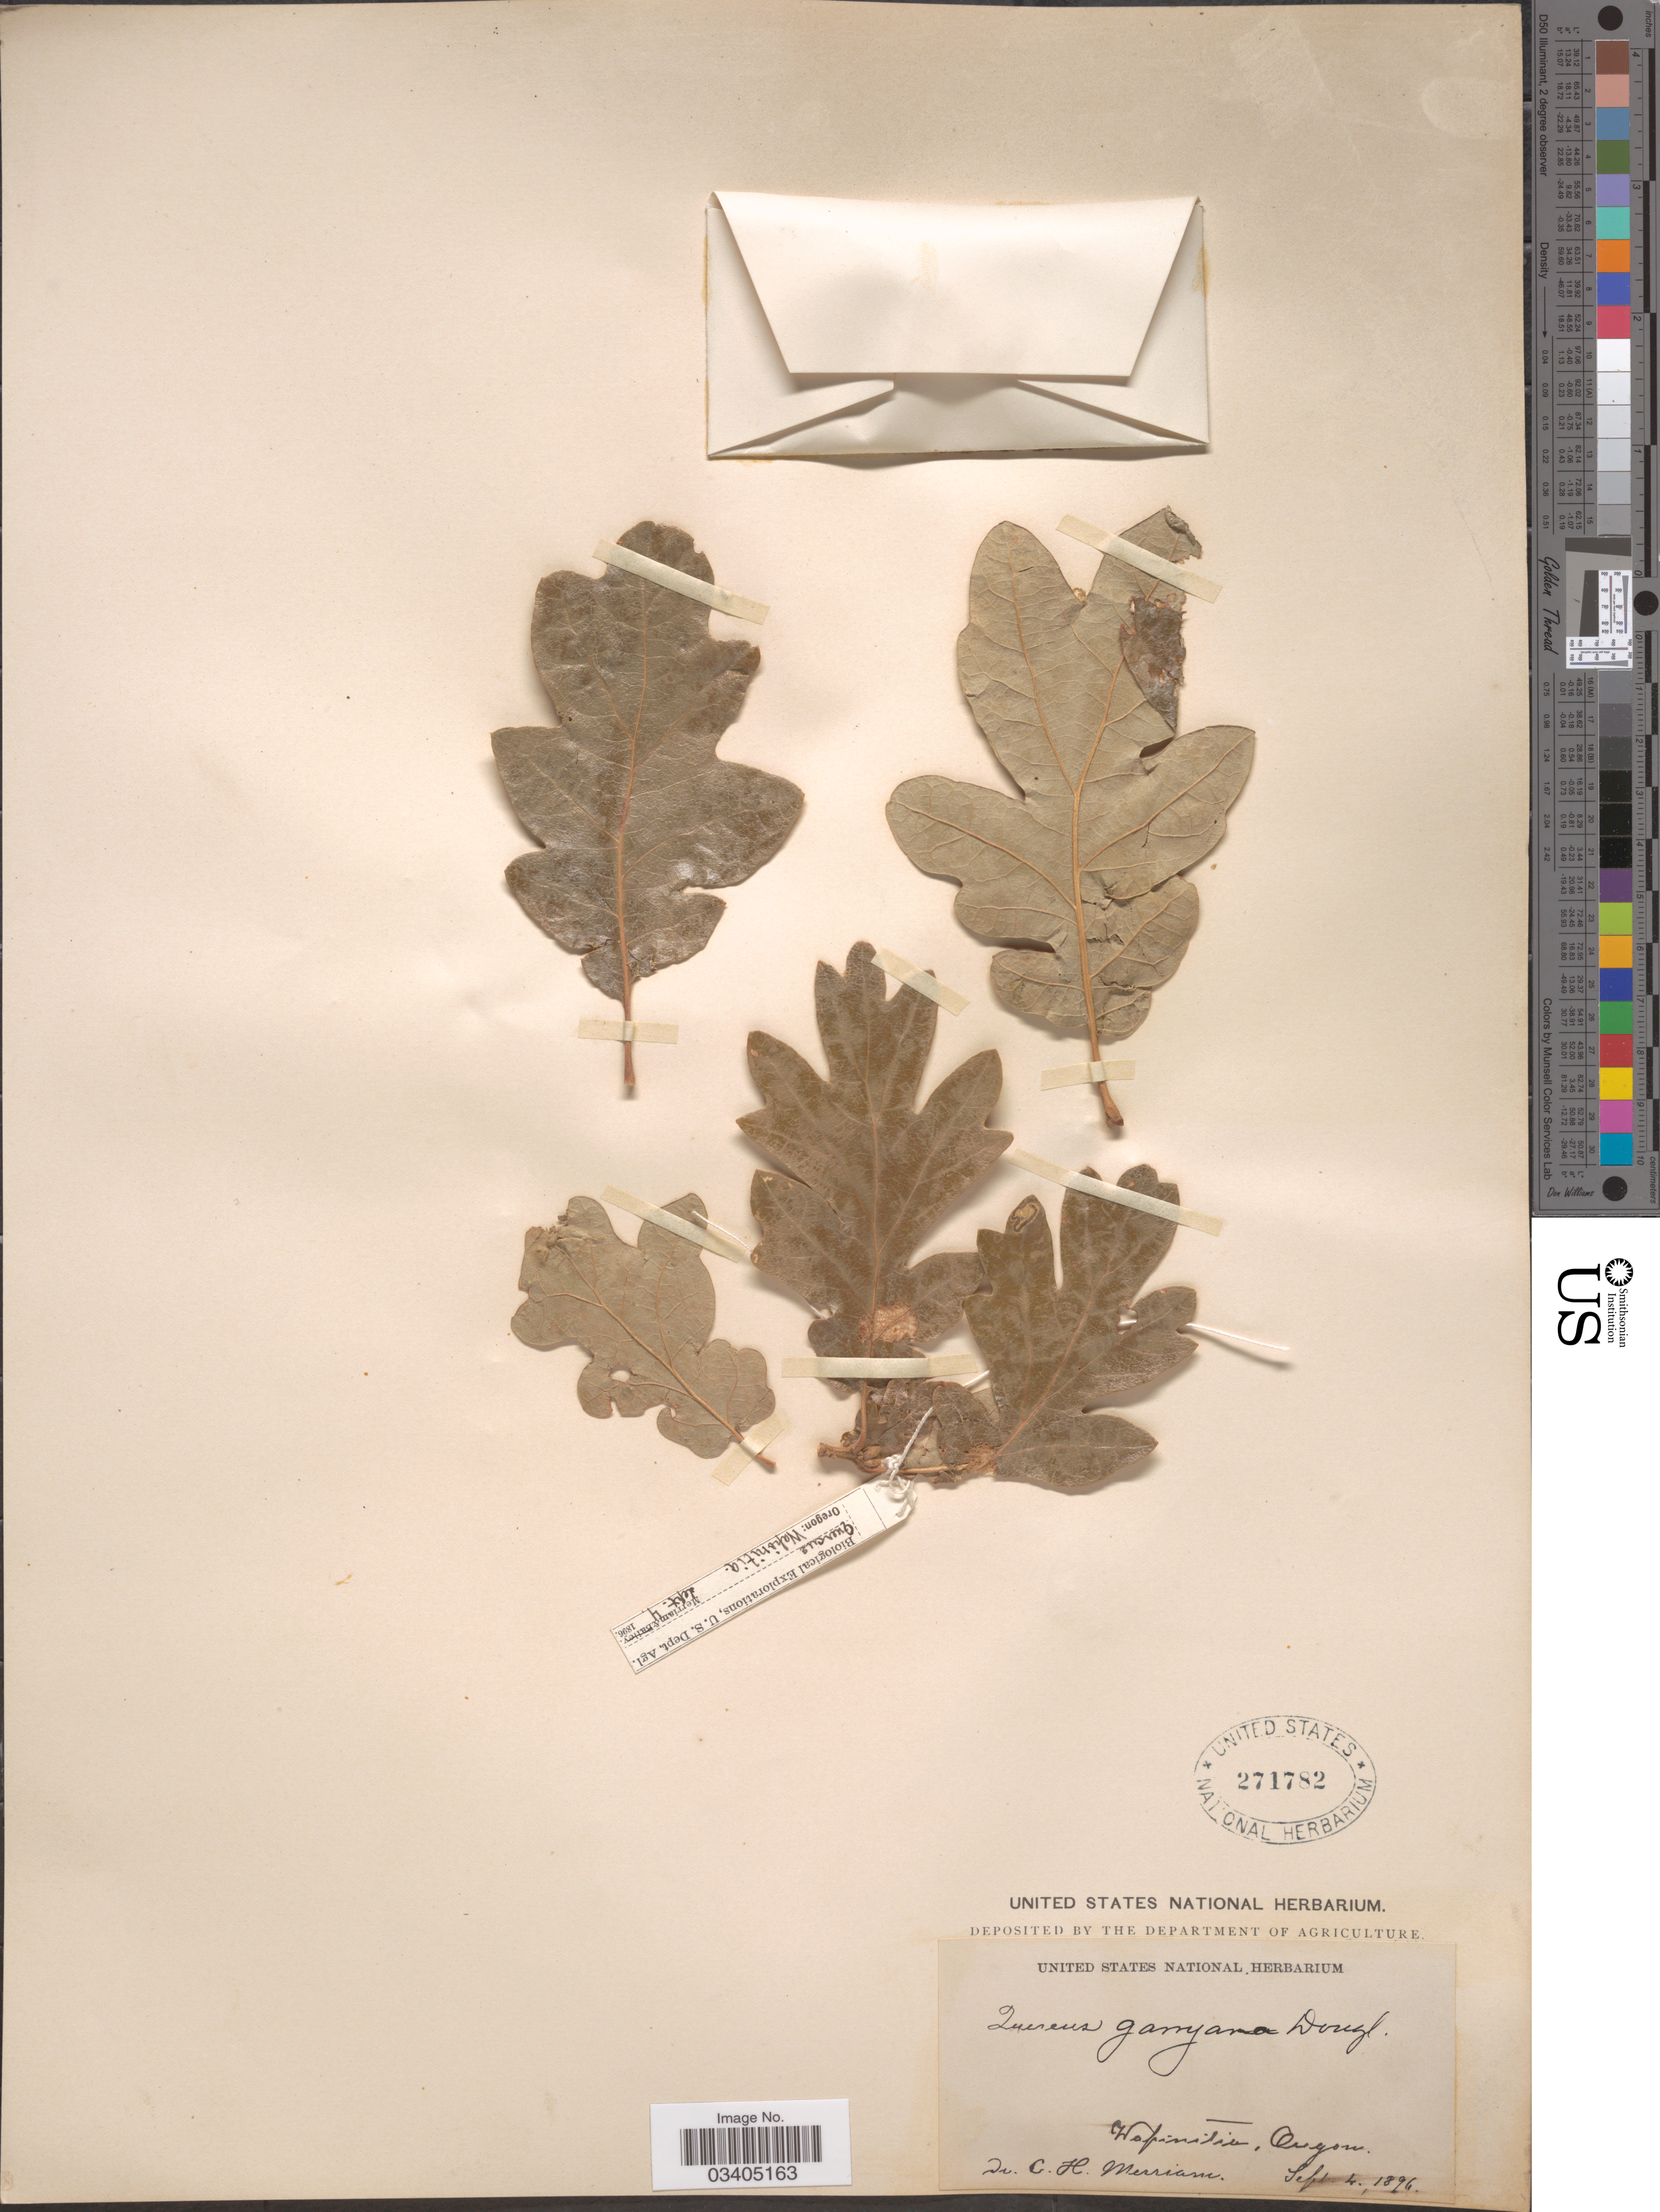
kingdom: Plantae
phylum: Tracheophyta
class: Magnoliopsida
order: Fagales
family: Fagaceae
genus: Quercus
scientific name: Quercus garryana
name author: Douglas ex Hook.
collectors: C. Merriam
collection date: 1896-09-04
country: United States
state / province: Oregon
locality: Wapinitia.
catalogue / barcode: US 271782